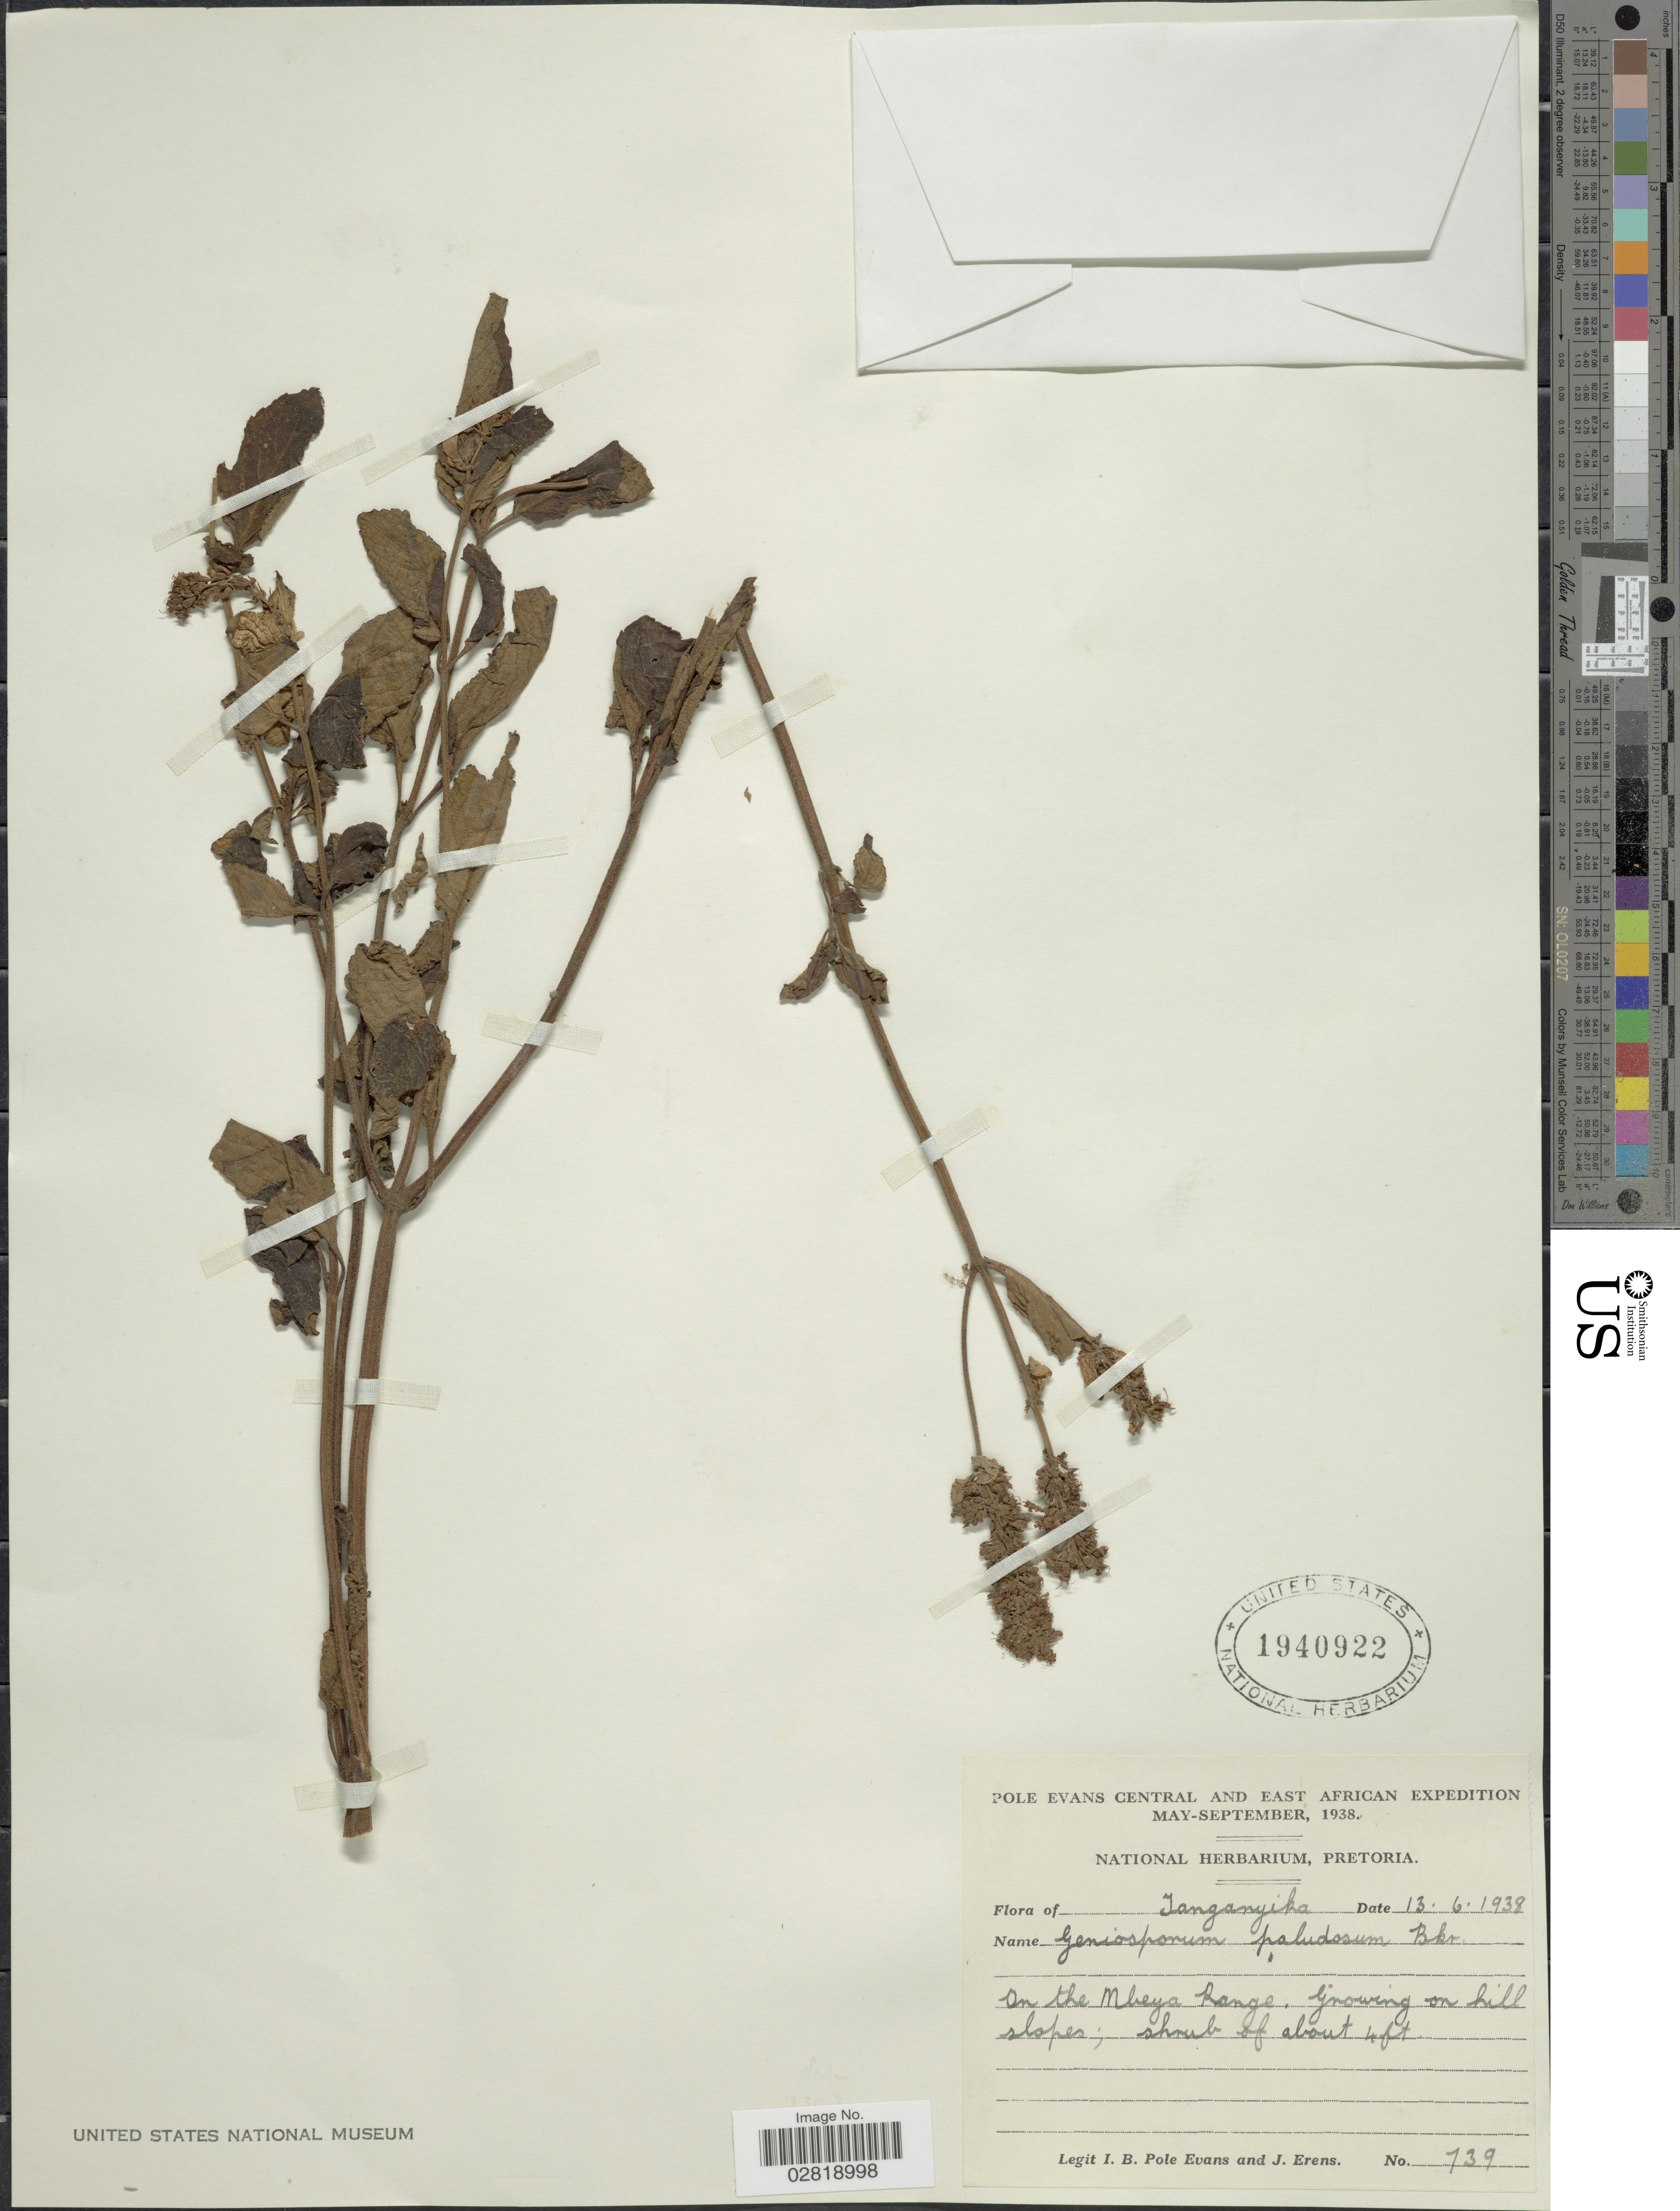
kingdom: Plantae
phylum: Tracheophyta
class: Magnoliopsida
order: Lamiales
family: Lamiaceae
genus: Platostoma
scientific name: Platostoma rotundifolium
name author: (Briq.) A.J. Paton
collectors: I. B. Pole-Evans & J. Erens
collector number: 739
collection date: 1938-06-13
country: Tanzania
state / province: Mbeya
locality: Tanganyika. On the Mbeya Range.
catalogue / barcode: US 1940922